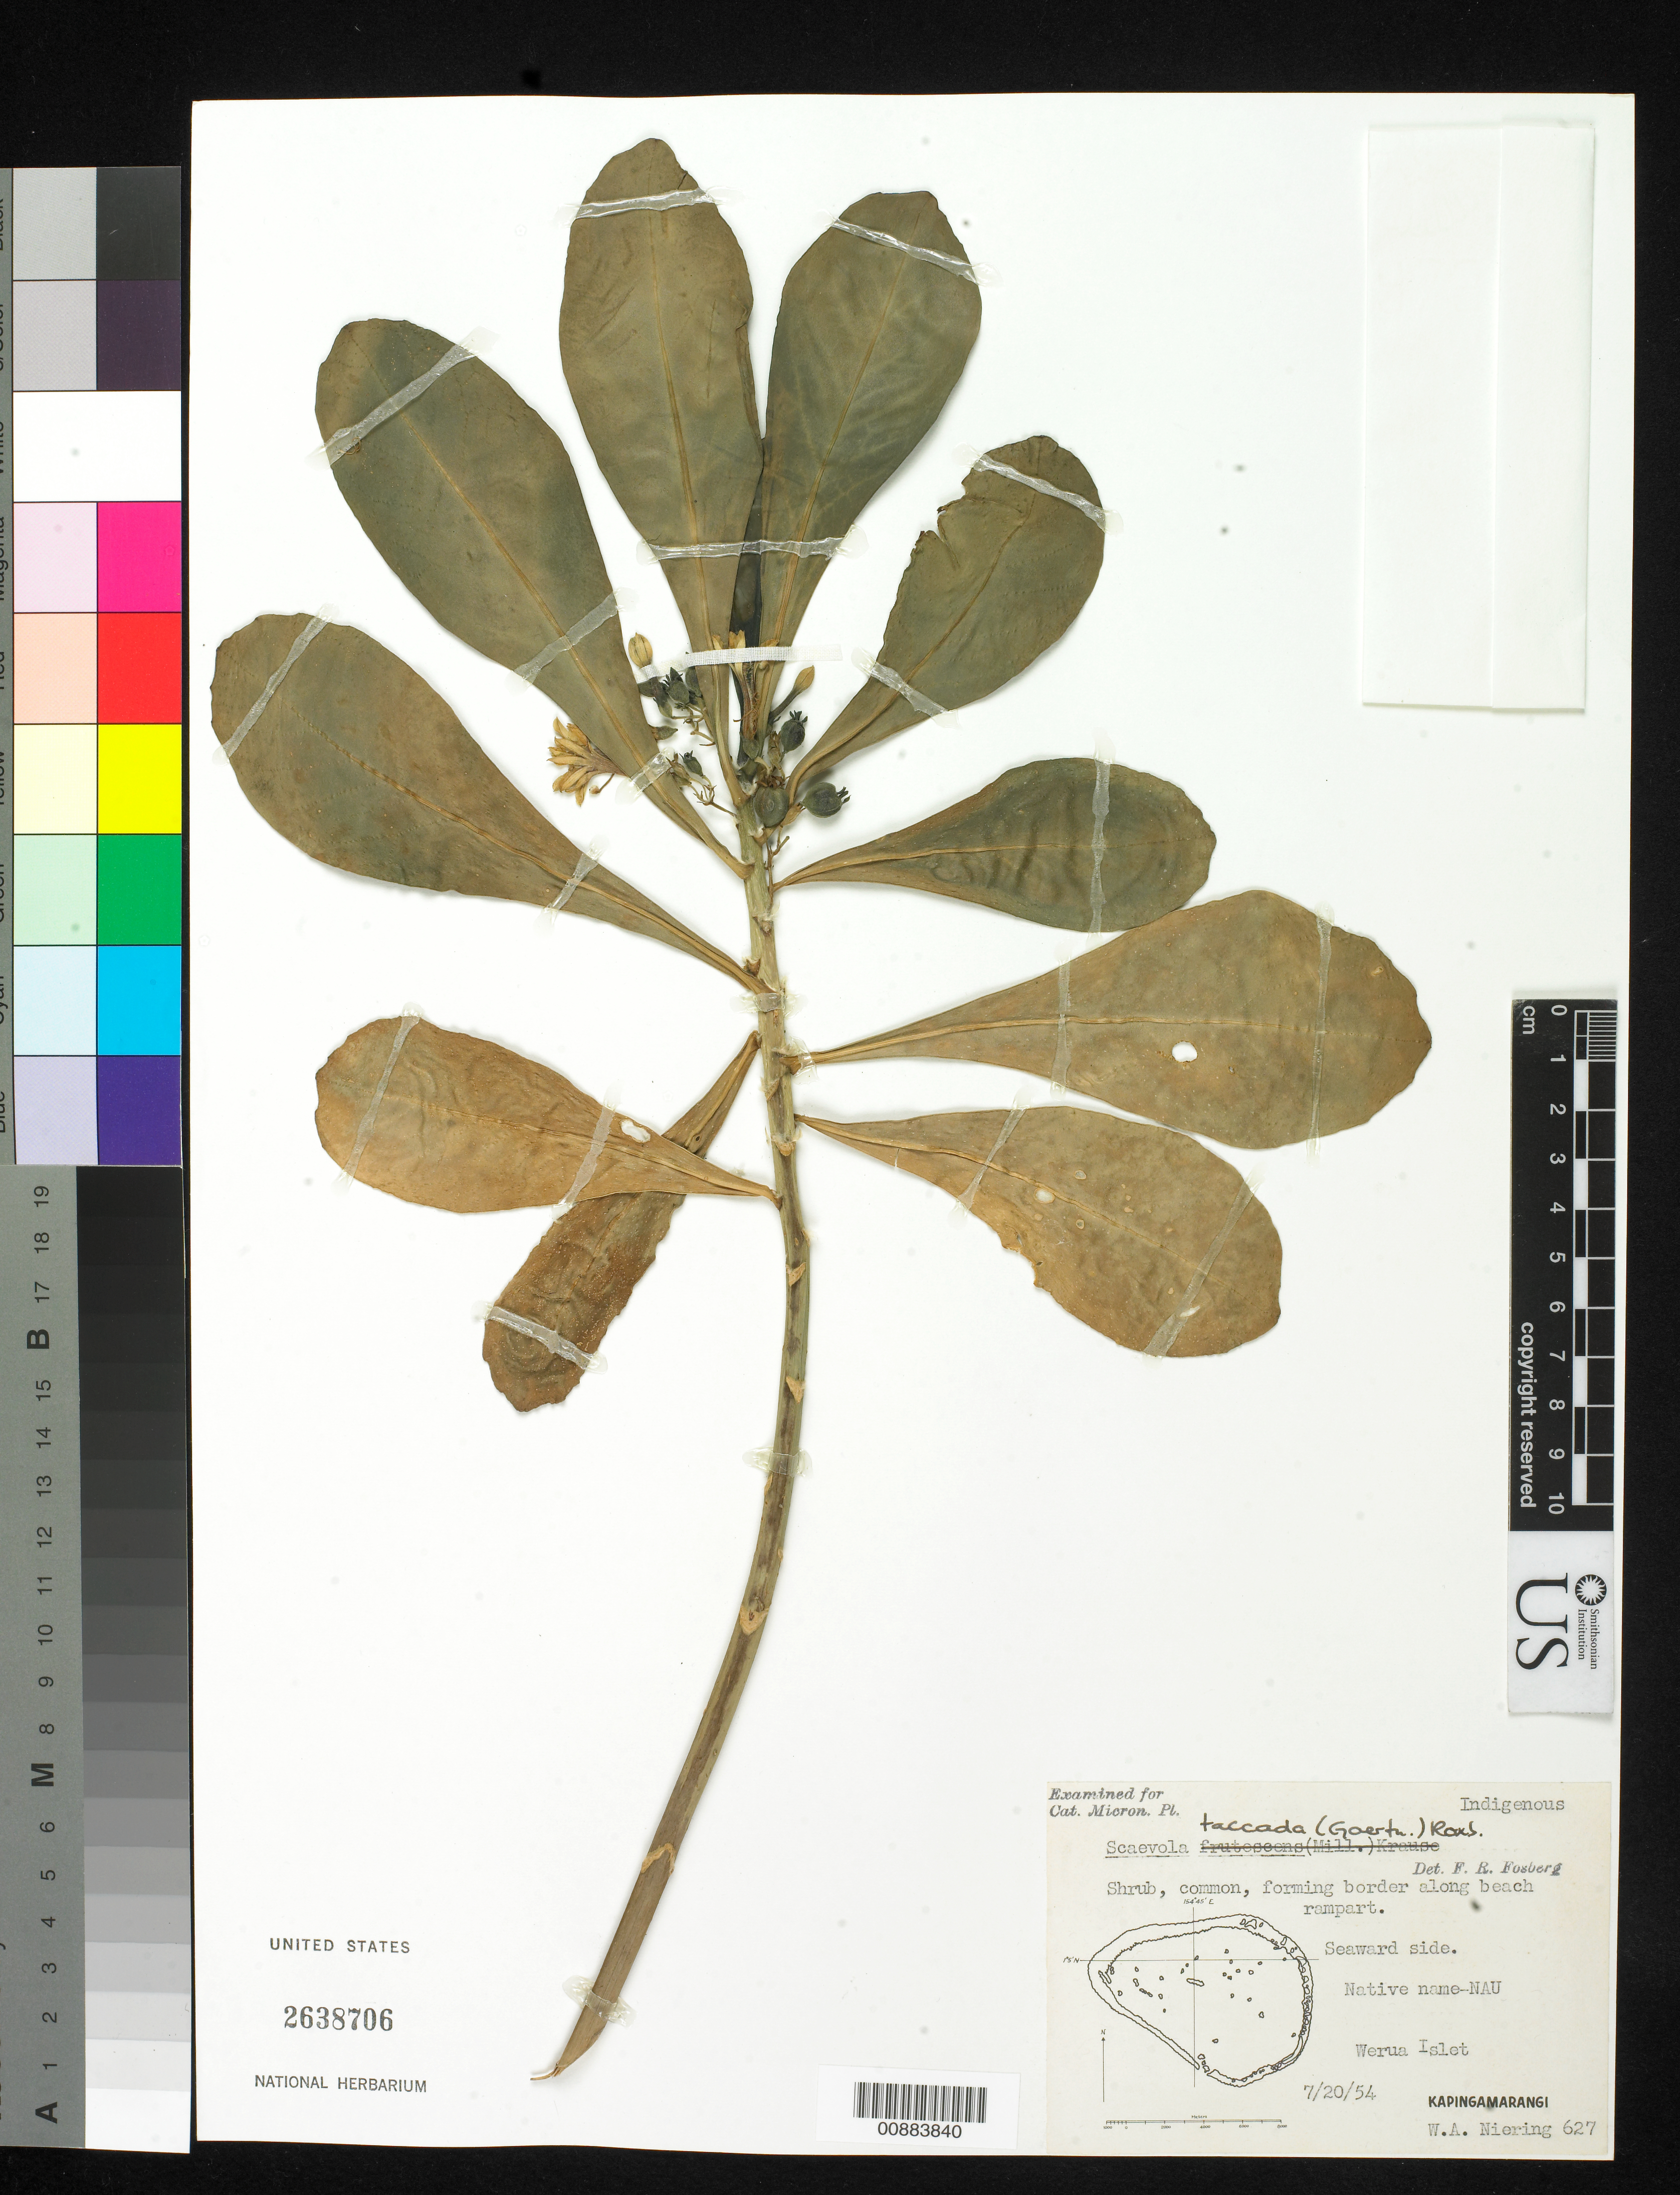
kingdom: Plantae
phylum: Tracheophyta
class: Magnoliopsida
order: Asterales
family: Goodeniaceae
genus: Scaevola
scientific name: Scaevola taccada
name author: (Gaertn.) Roxb.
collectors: W. Niering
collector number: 627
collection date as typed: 20 Jul 1954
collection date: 1954-07-20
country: Micronesia, Federated States of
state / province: Pohnpei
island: Kapingamarangi Atoll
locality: Werua Islet, Kapingamarangi I. Seaward side.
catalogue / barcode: US 2638706